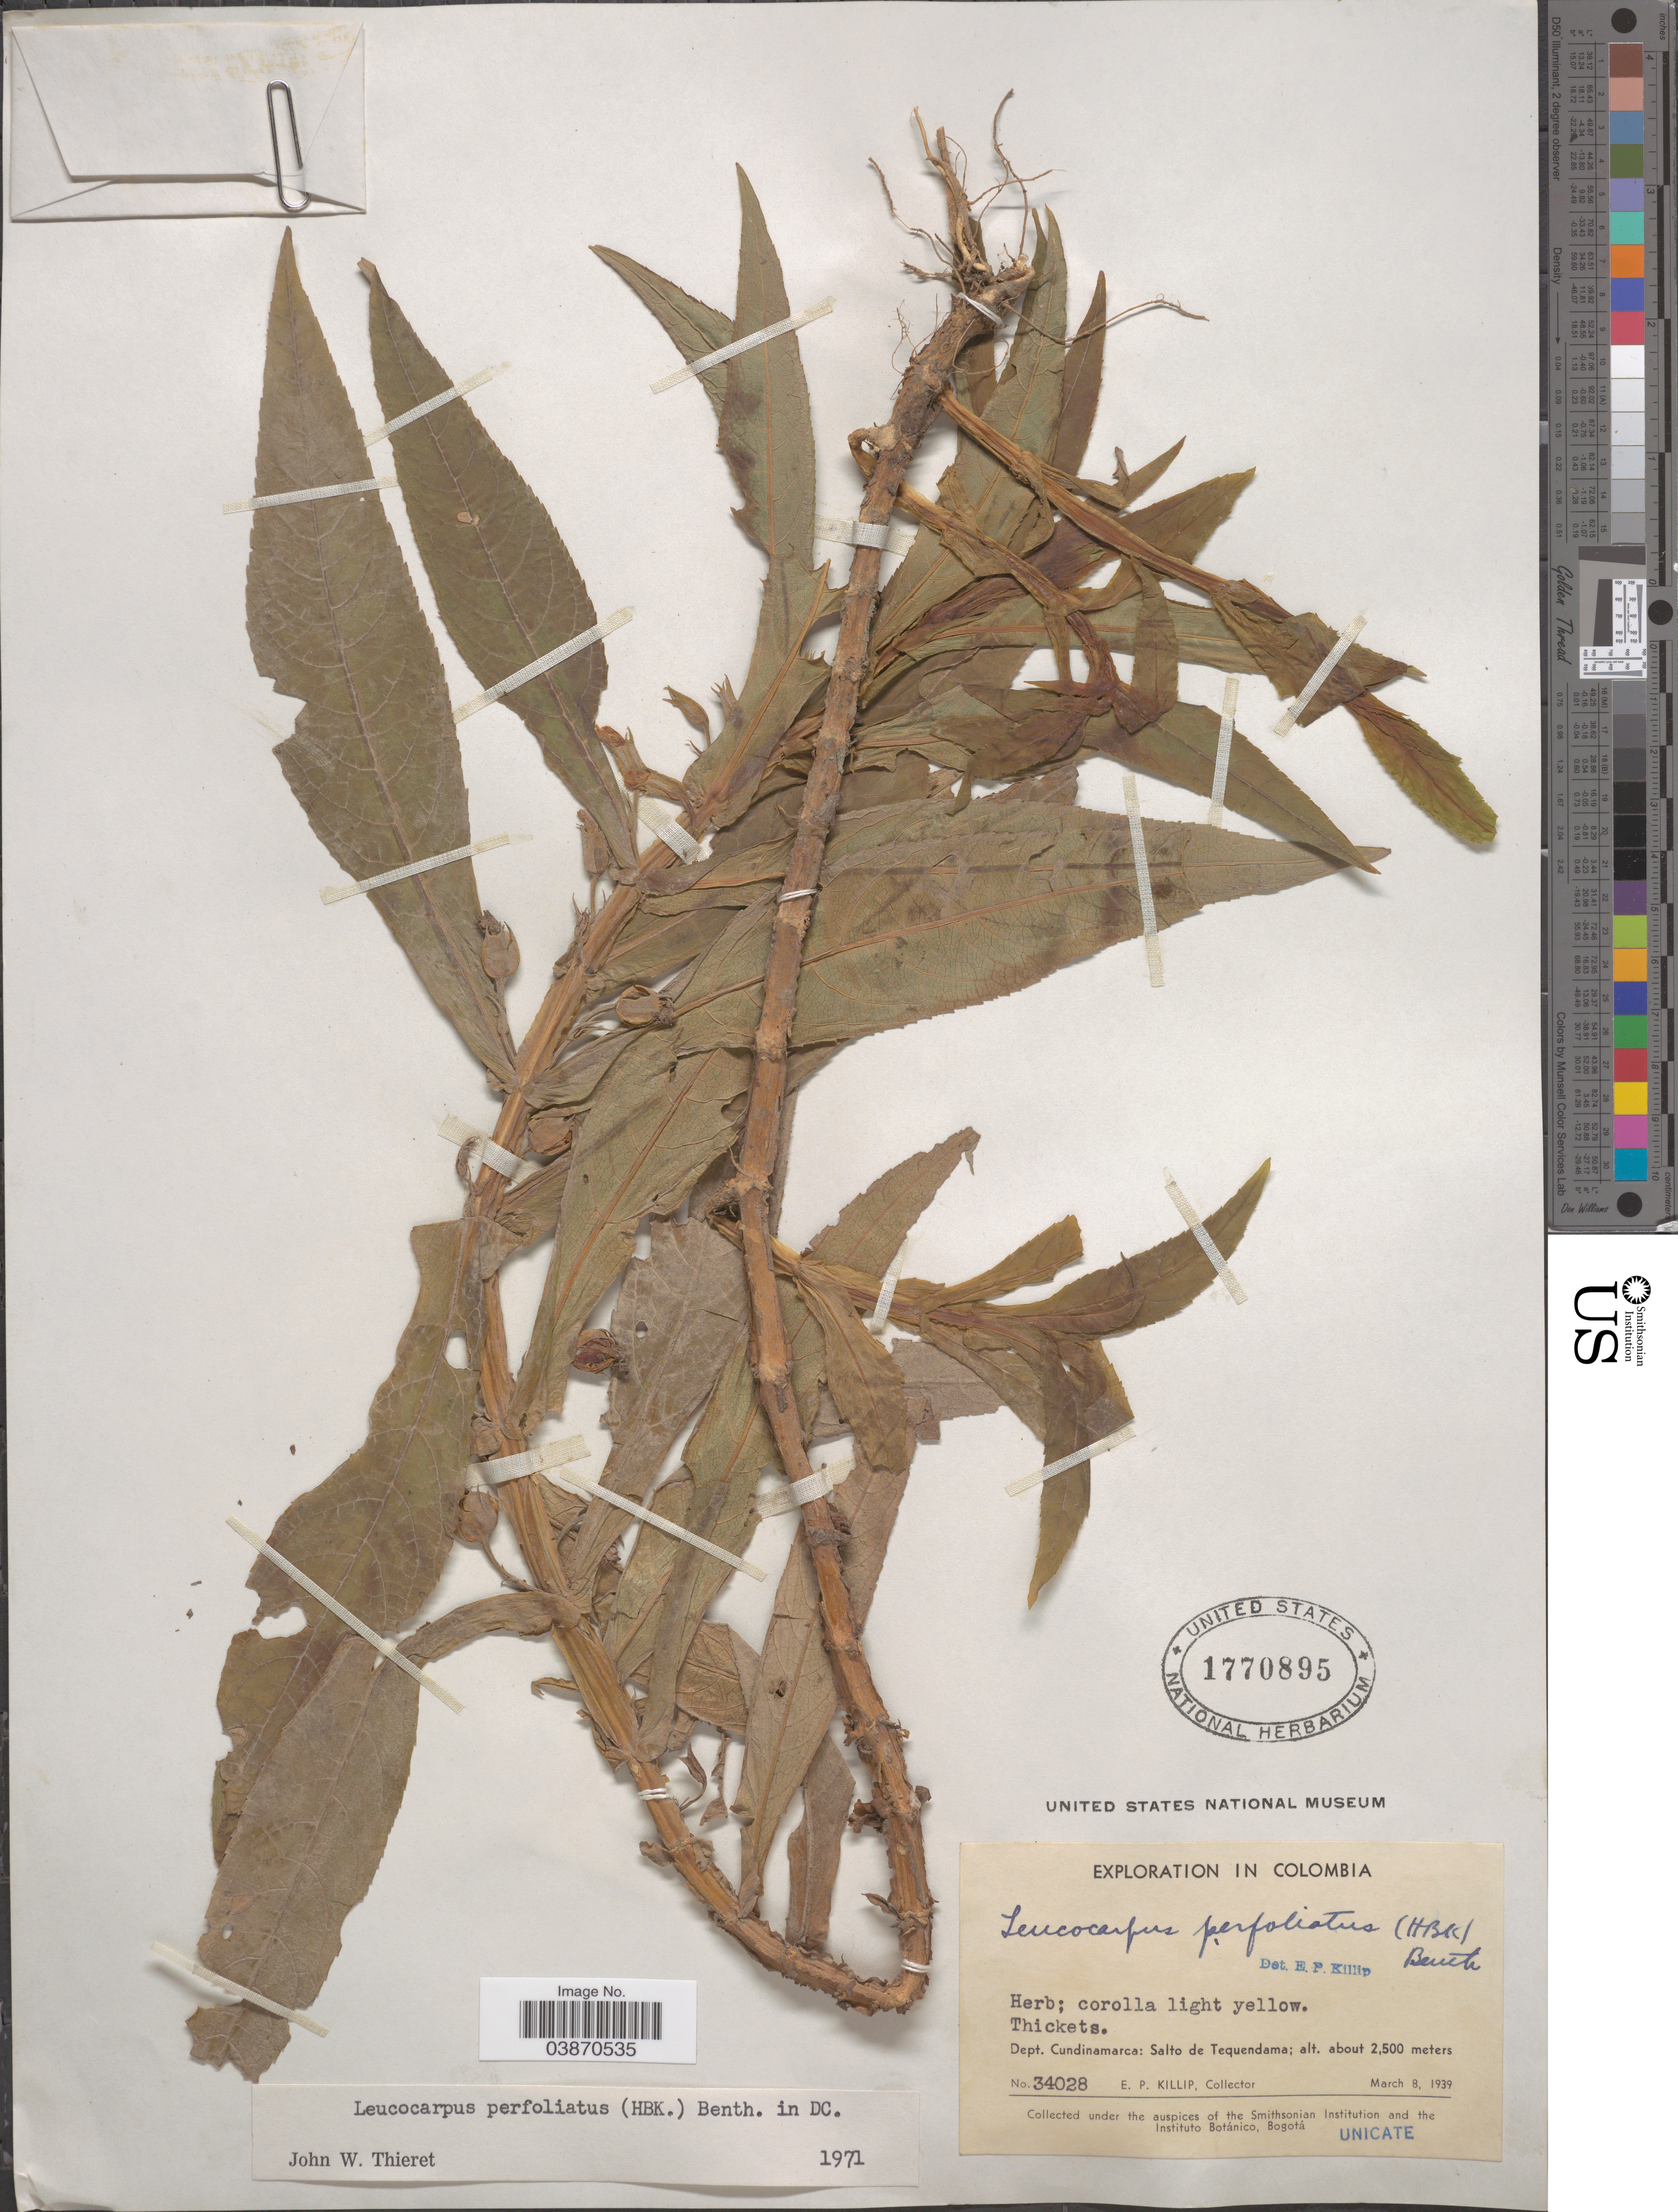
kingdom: Plantae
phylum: Tracheophyta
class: Magnoliopsida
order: Lamiales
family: Phrymaceae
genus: Leucocarpus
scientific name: Leucocarpus perfoliatus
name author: (Kunth) Benth.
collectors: E. P. Killip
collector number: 34028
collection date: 1939-03-08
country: Colombia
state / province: Cundinamarca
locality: Dept. Cundinamarca: Salto de Tequendama.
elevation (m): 2500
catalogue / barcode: US 1770895